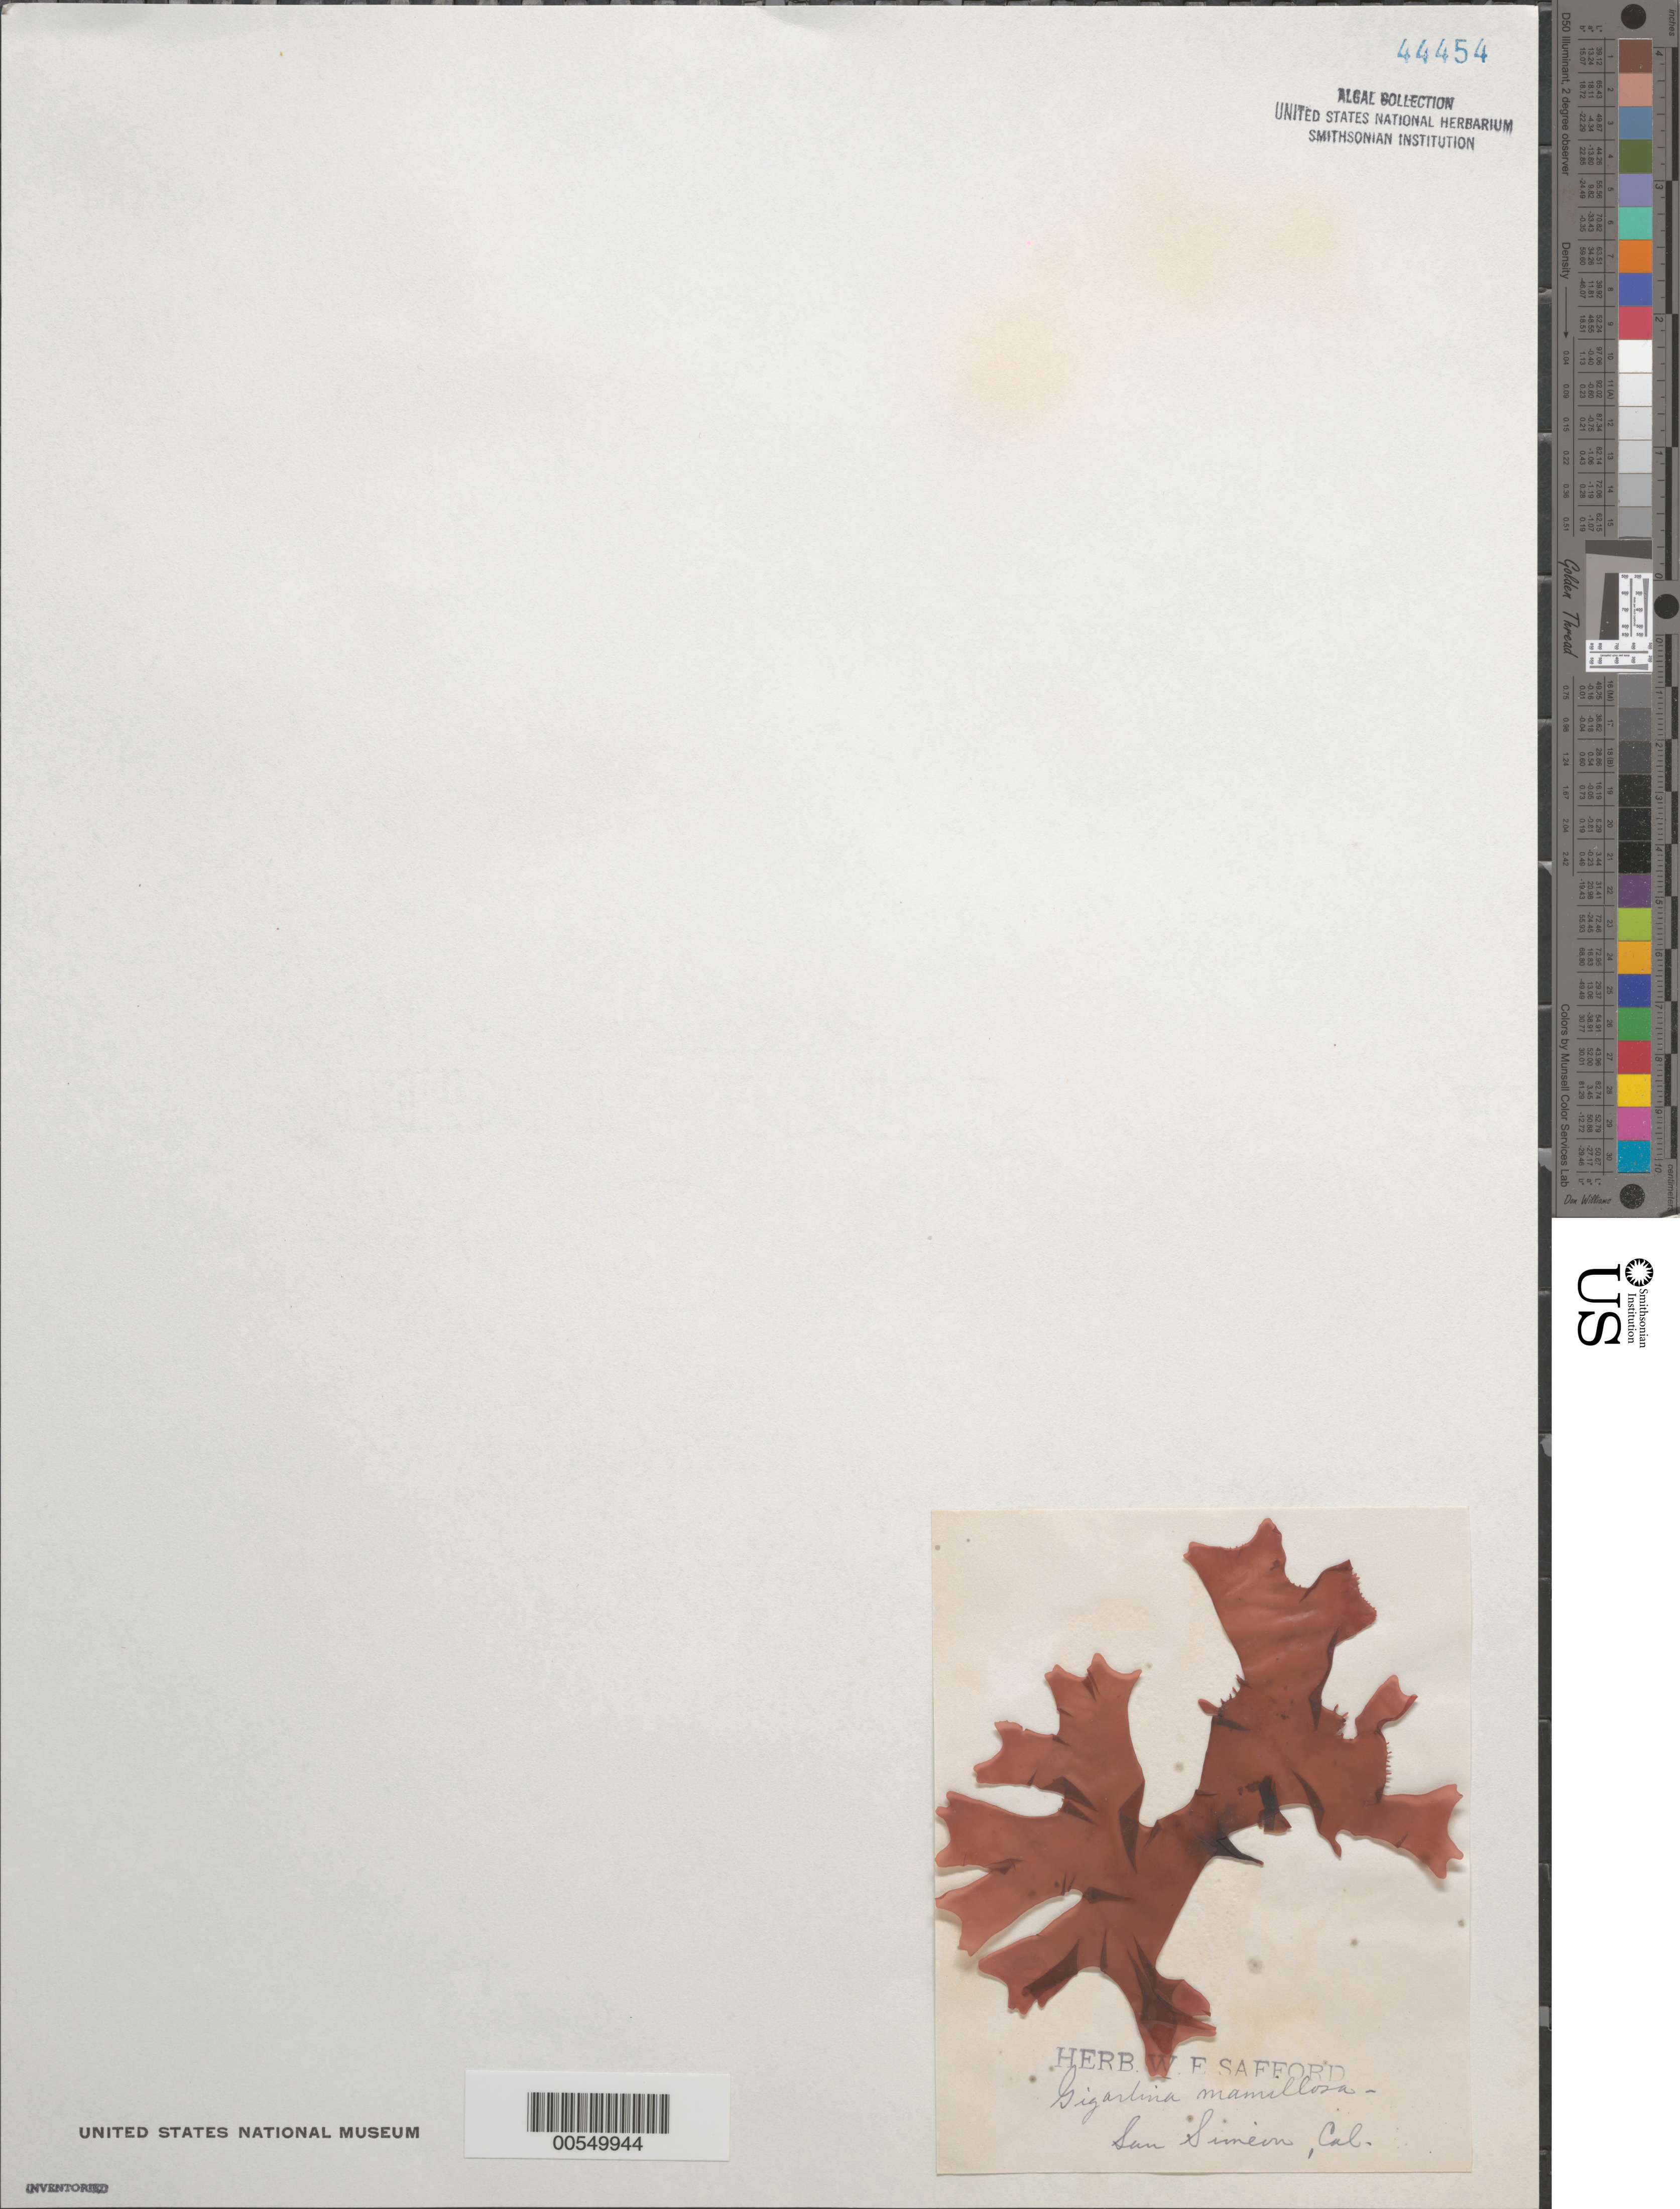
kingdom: Plantae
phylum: Rhodophyta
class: Florideophyceae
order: Gigartinales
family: Phyllophoraceae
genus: Mastocarpus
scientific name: Mastocarpus stellatus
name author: (Stackh.) Guiry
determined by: Algae name updating Project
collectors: W. E. Safford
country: United States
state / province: California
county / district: San Luis Obispo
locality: San Simeon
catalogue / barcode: US 44454